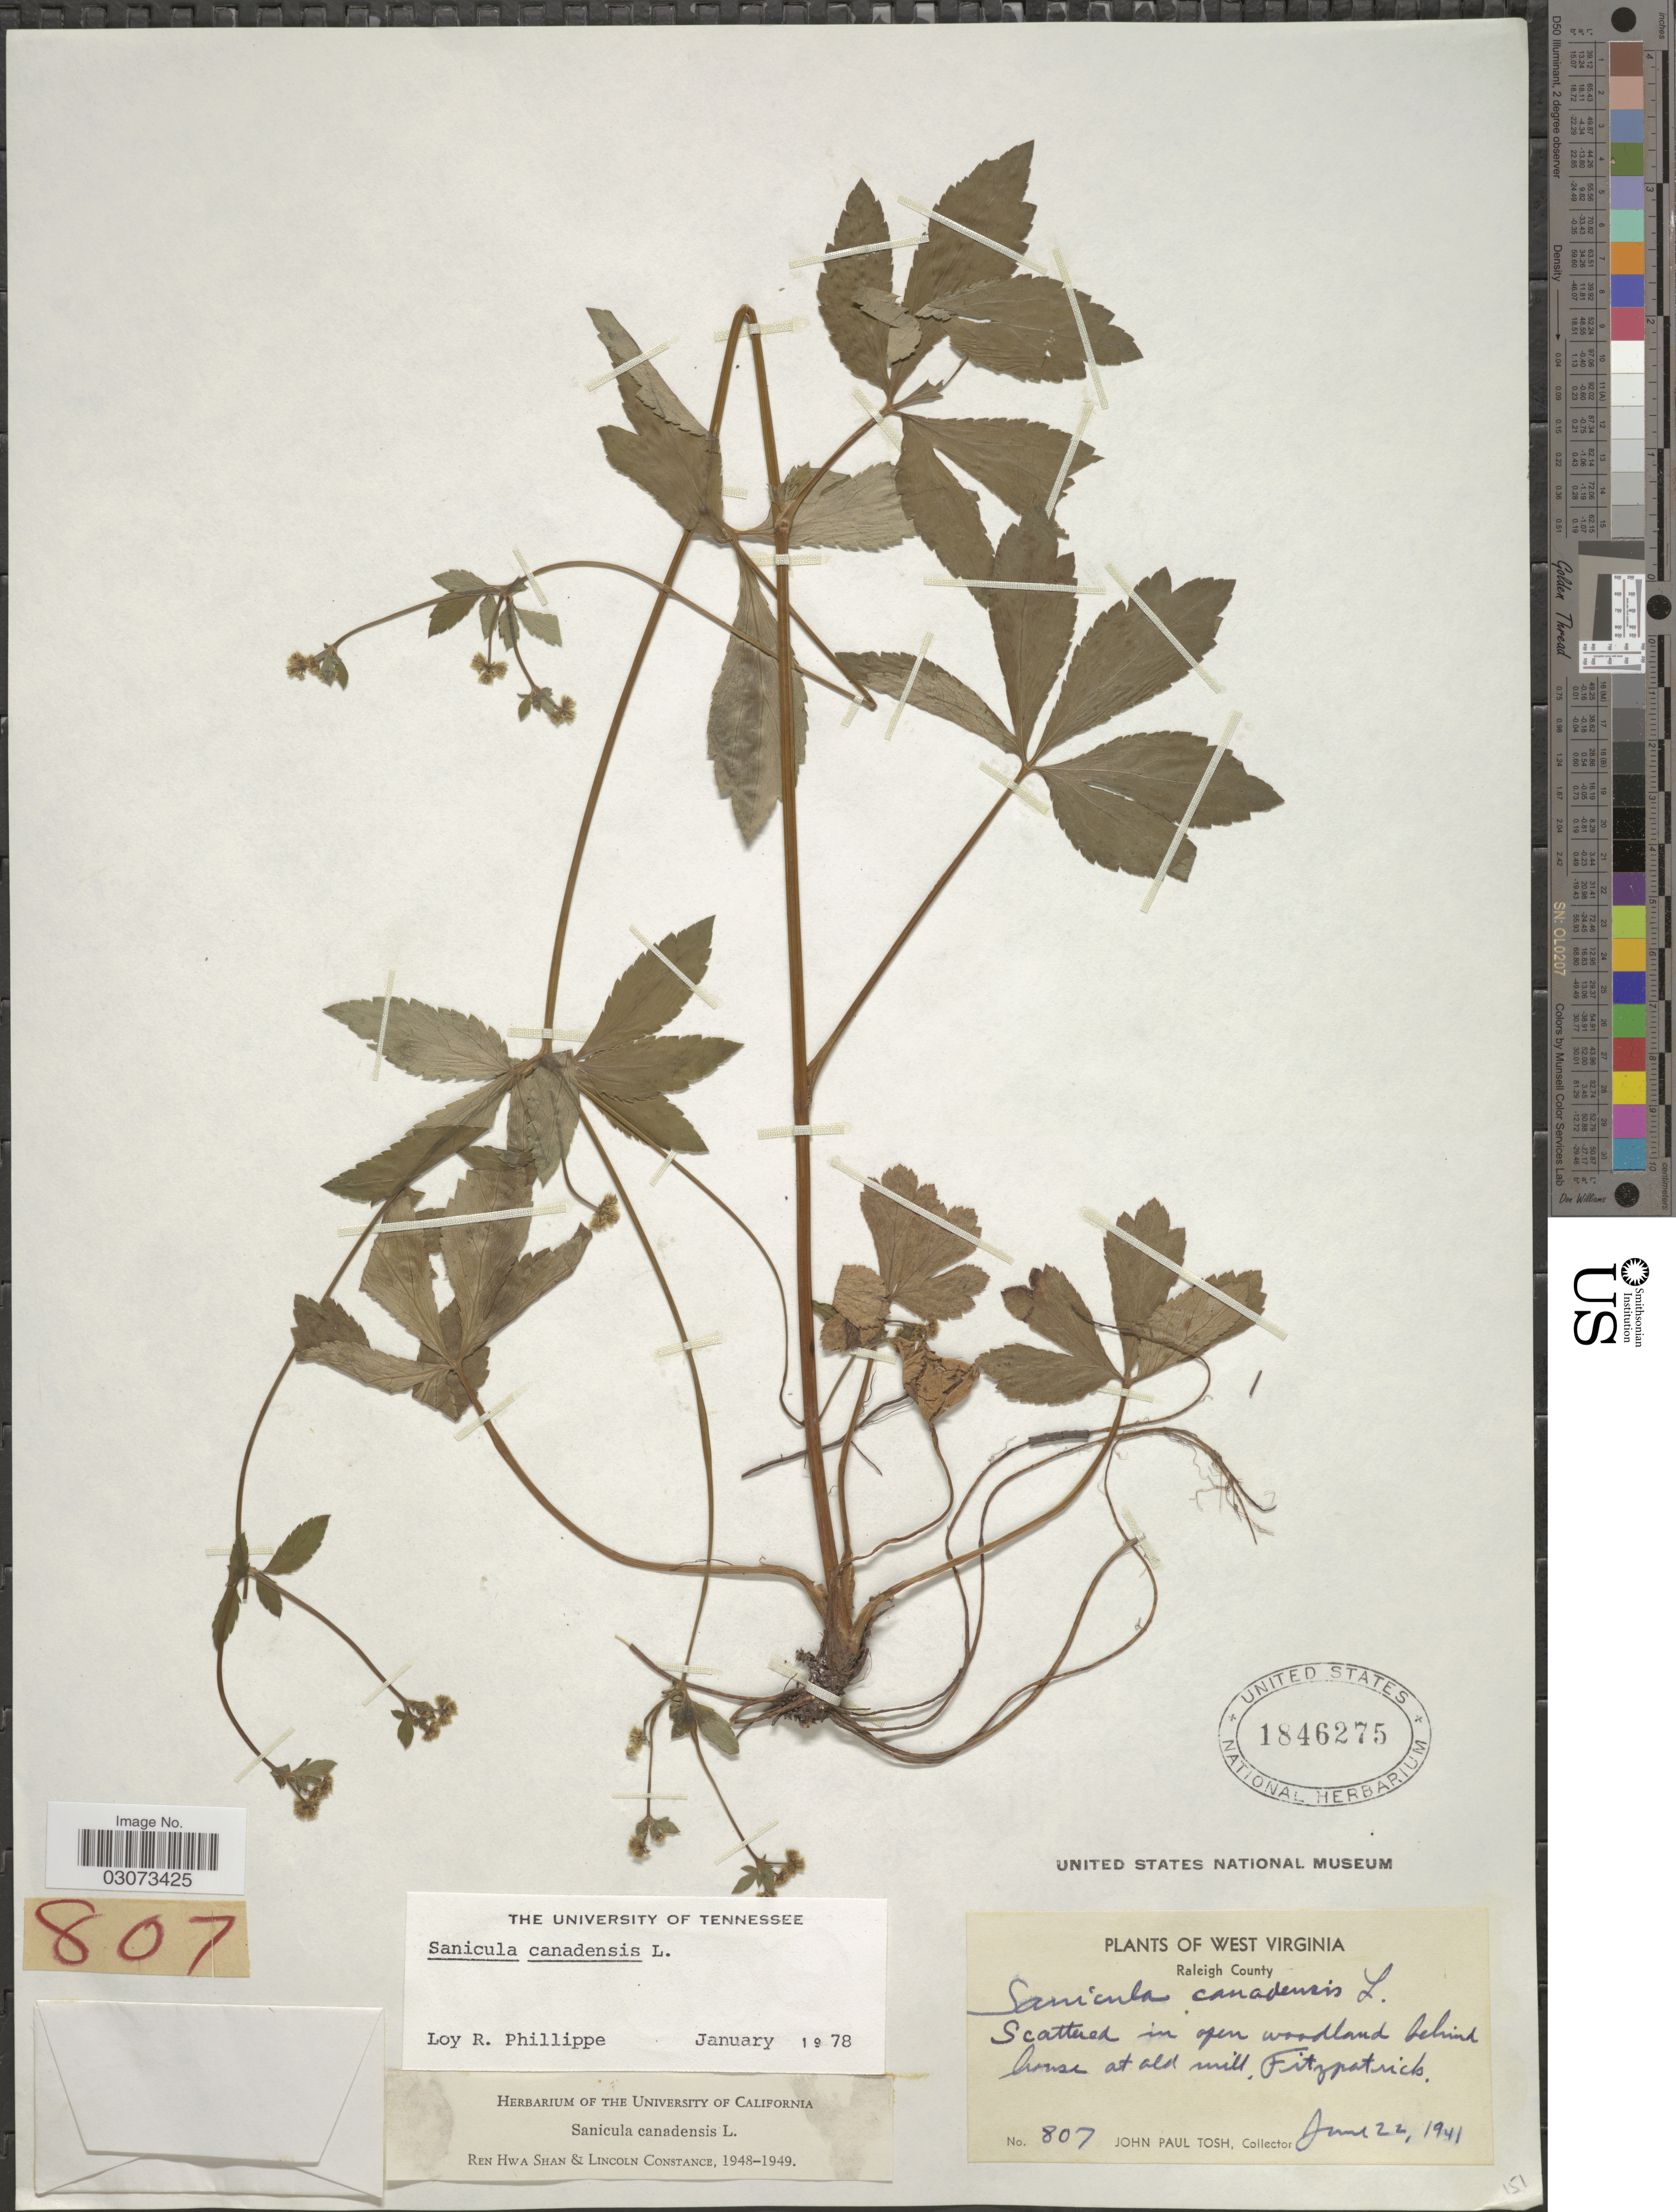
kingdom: Plantae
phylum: Tracheophyta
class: Magnoliopsida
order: Apiales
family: Apiaceae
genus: Sanicula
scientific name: Sanicula canadensis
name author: L.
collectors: J. Tosh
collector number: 807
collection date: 1941-06-22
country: United States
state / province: West Virginia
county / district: Raleigh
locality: Raleigh County. Behind house at old mill, Fitzpatrick.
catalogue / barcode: US 1846275